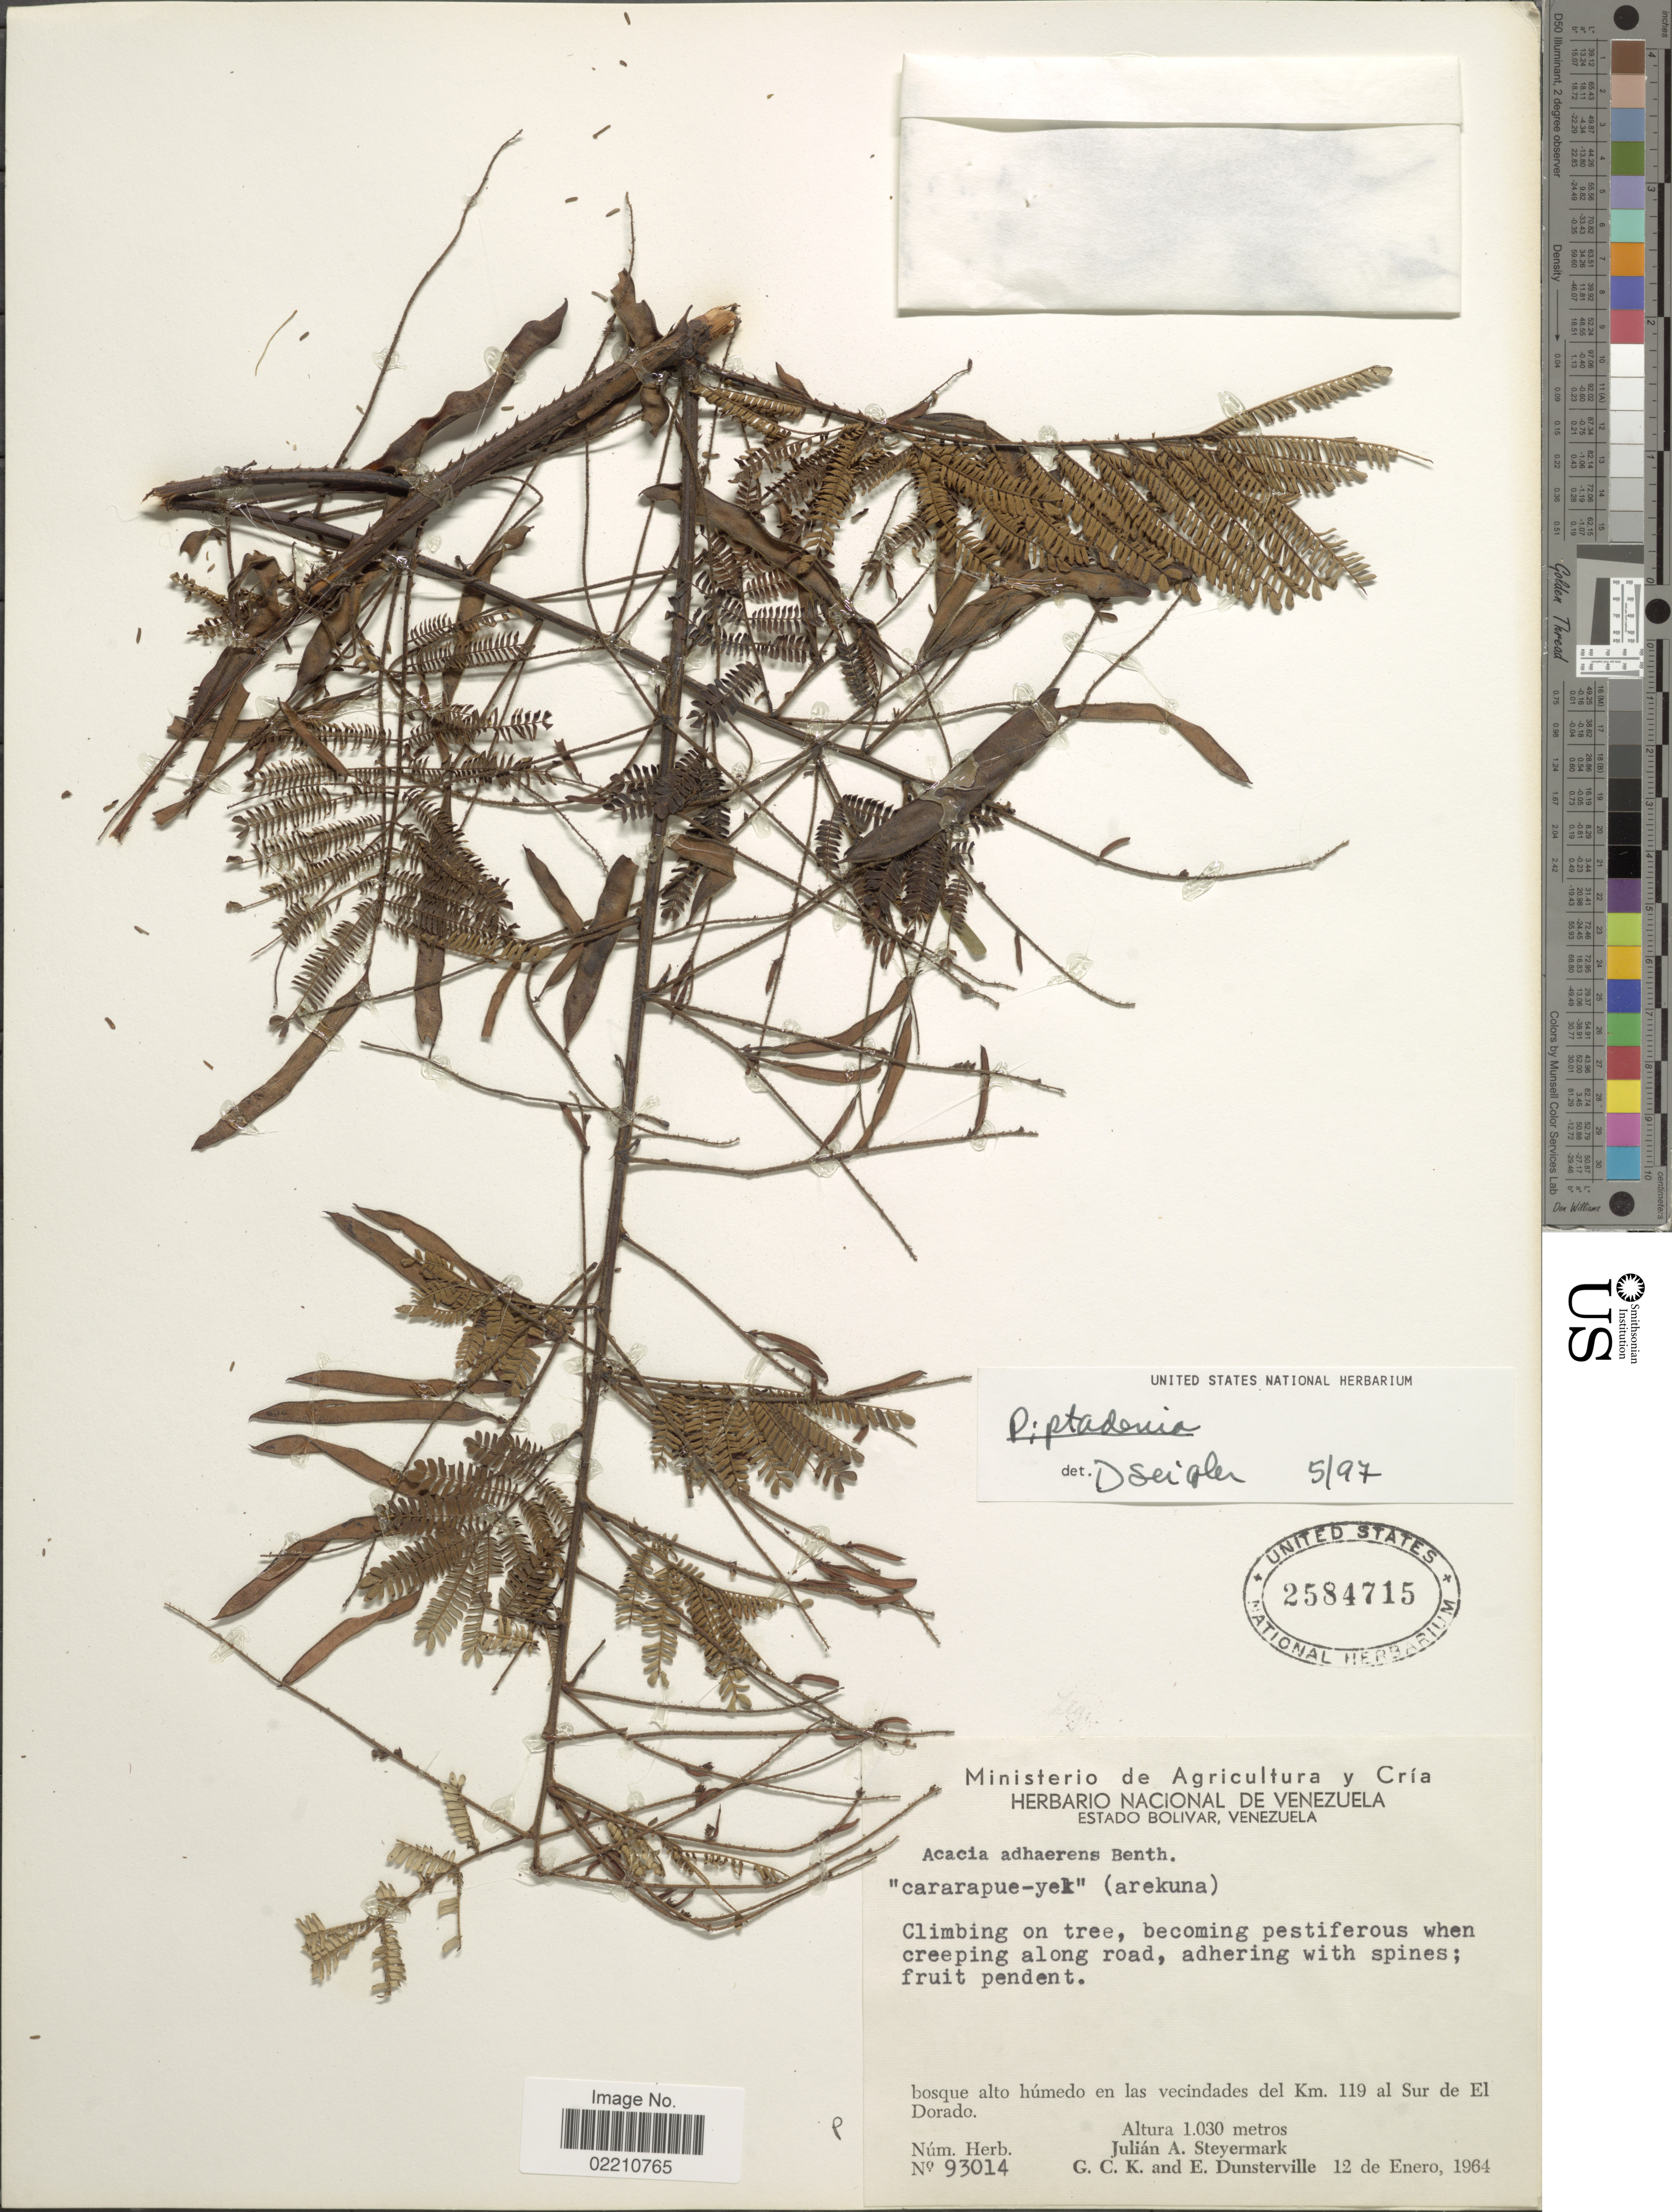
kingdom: Plantae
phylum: Tracheophyta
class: Magnoliopsida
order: Fabales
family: Fabaceae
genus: Piptadenia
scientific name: Piptadenia sp.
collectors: J. Steyermark, G. C. K. Dunsterville & E. Dunsterville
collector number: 93014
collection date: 1964-01-12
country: Venezuela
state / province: Bolivar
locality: Creeping along road, bosque alto húmedo en las vecindades del Km. 119 al Sur de El Dorado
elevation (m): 1030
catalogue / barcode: US 2584715